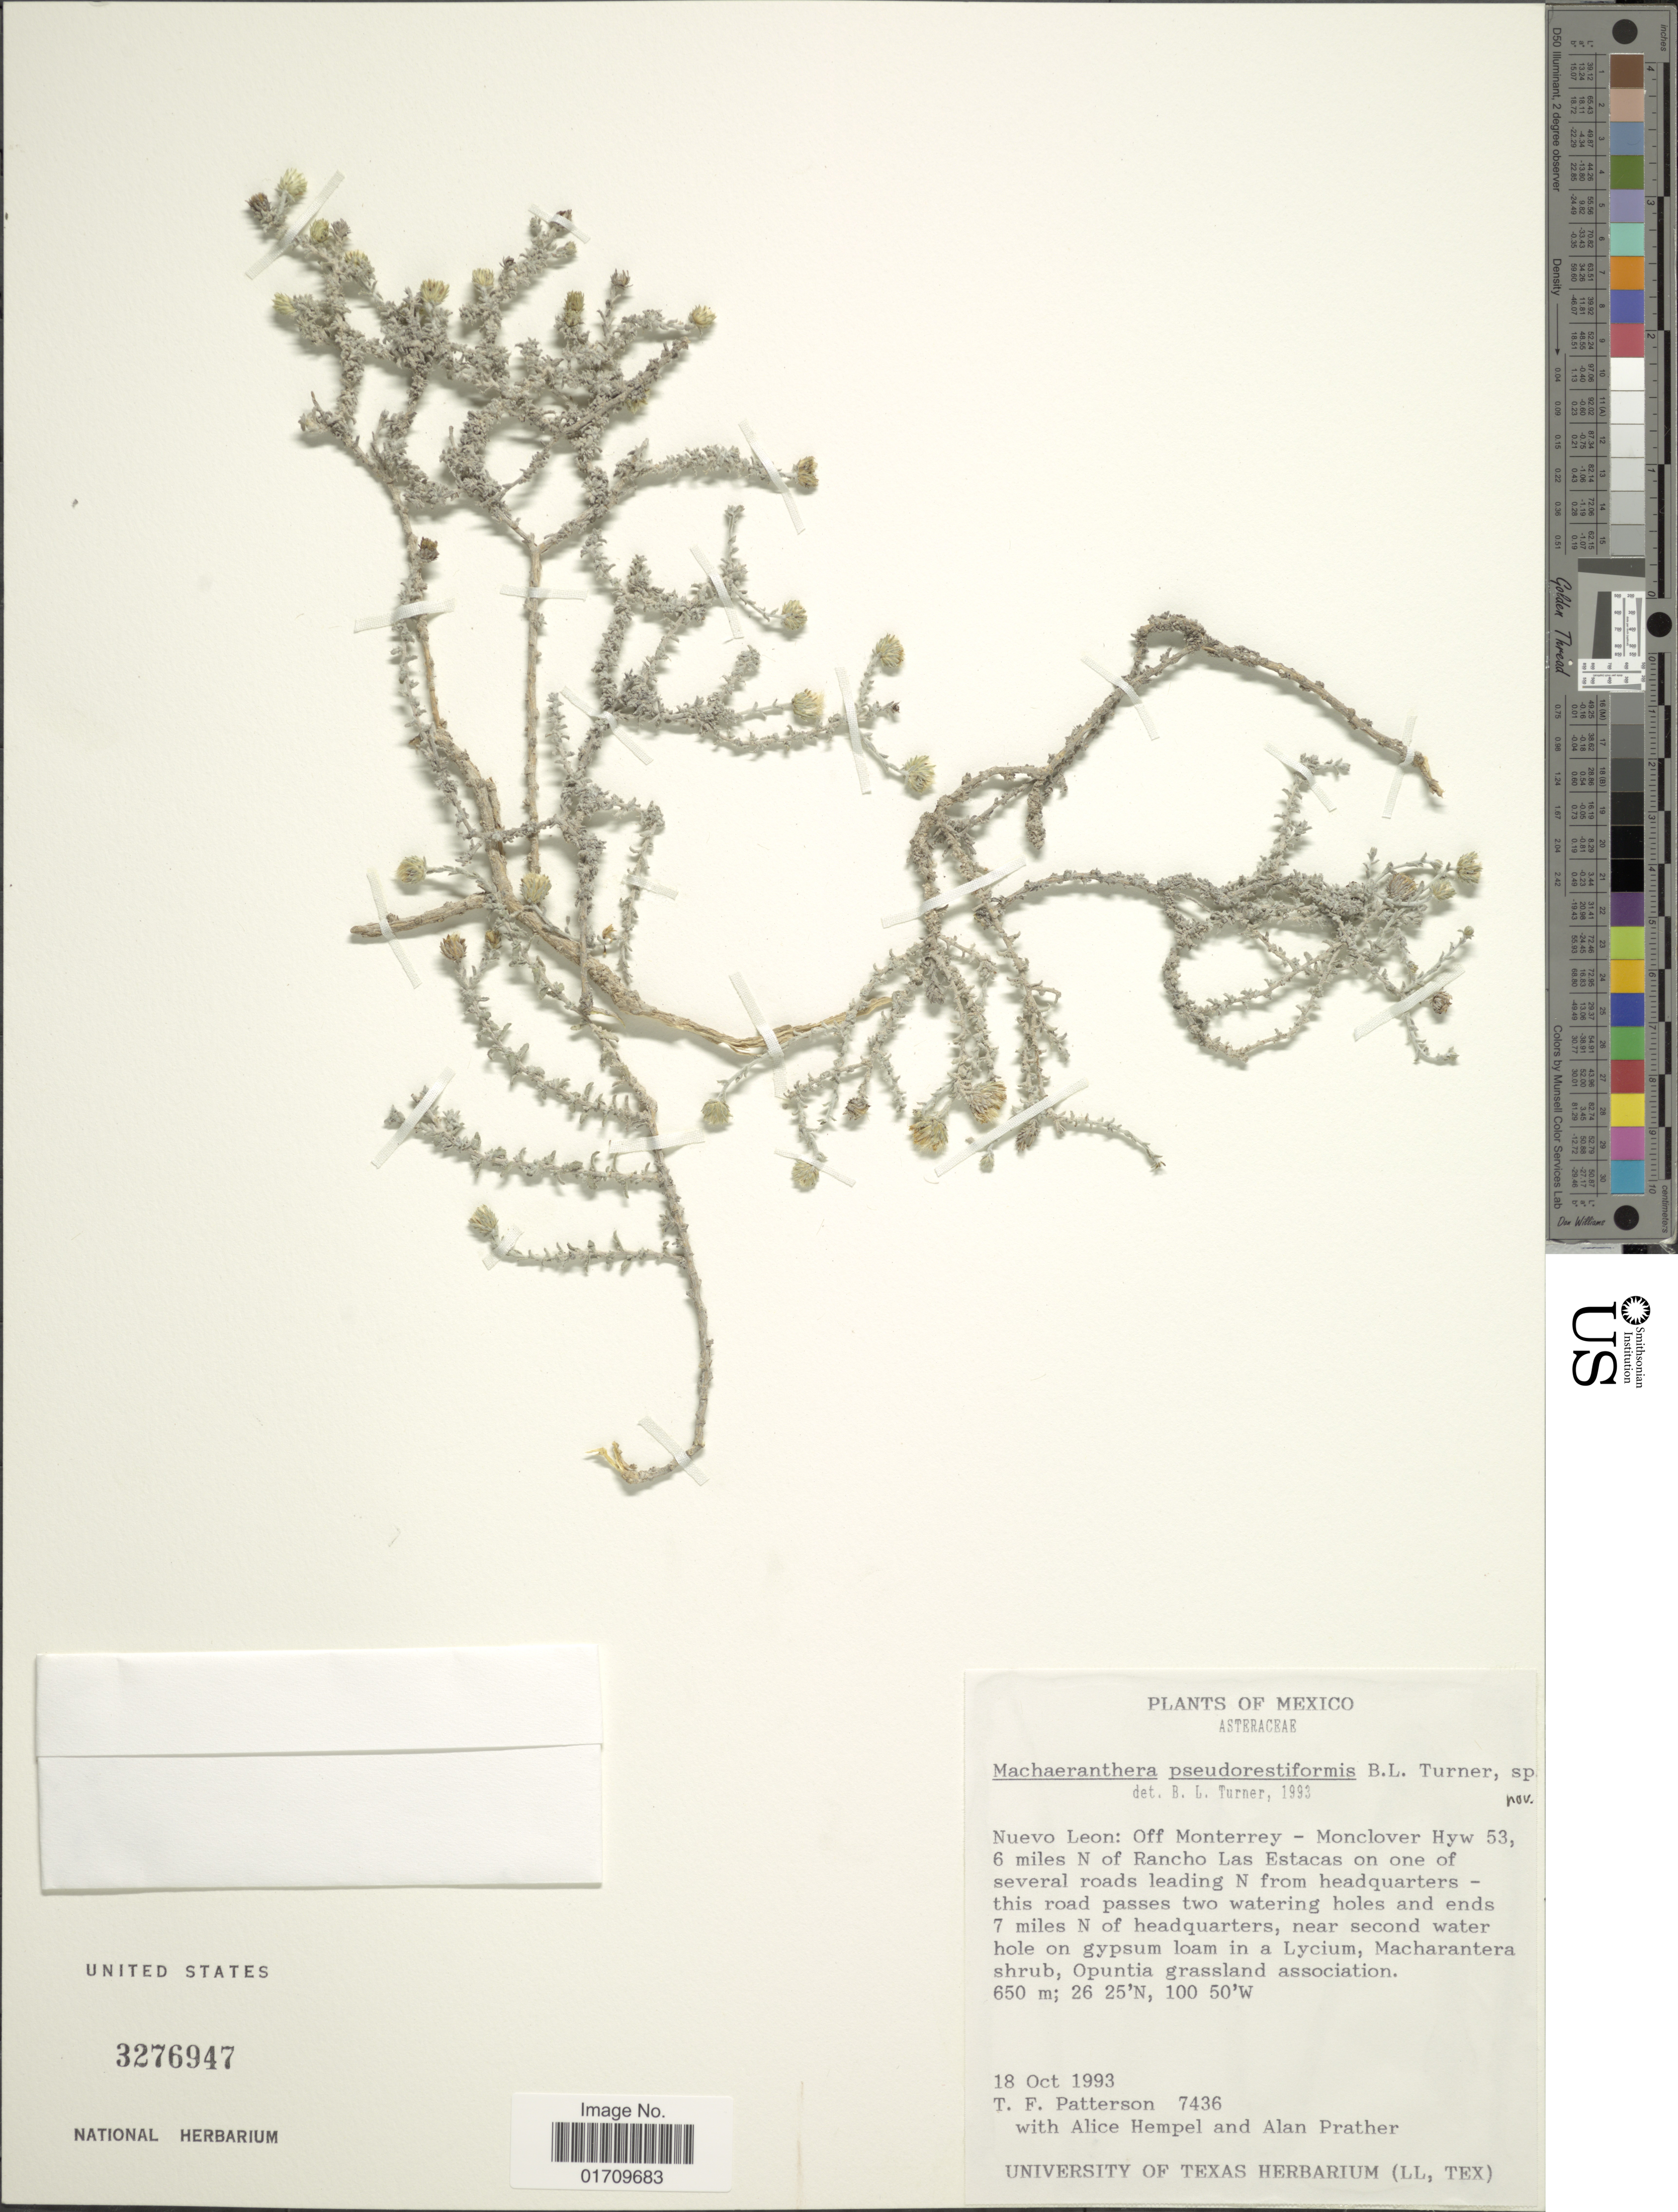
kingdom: Plantae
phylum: Tracheophyta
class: Magnoliopsida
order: Asterales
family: Asteraceae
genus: Machaeranthera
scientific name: Machaeranthera pseudorestiformis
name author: B.L. Turner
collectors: T. Patterson, A. Hempel & L. A. Prather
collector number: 7436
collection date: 1993-10-18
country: Mexico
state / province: Nuevo León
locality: Off Monterrey, Monclover Hyw 53, 6 miles N of Rancho Las Estacas, 7 miles N of headquarters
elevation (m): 650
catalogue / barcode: US 3276947